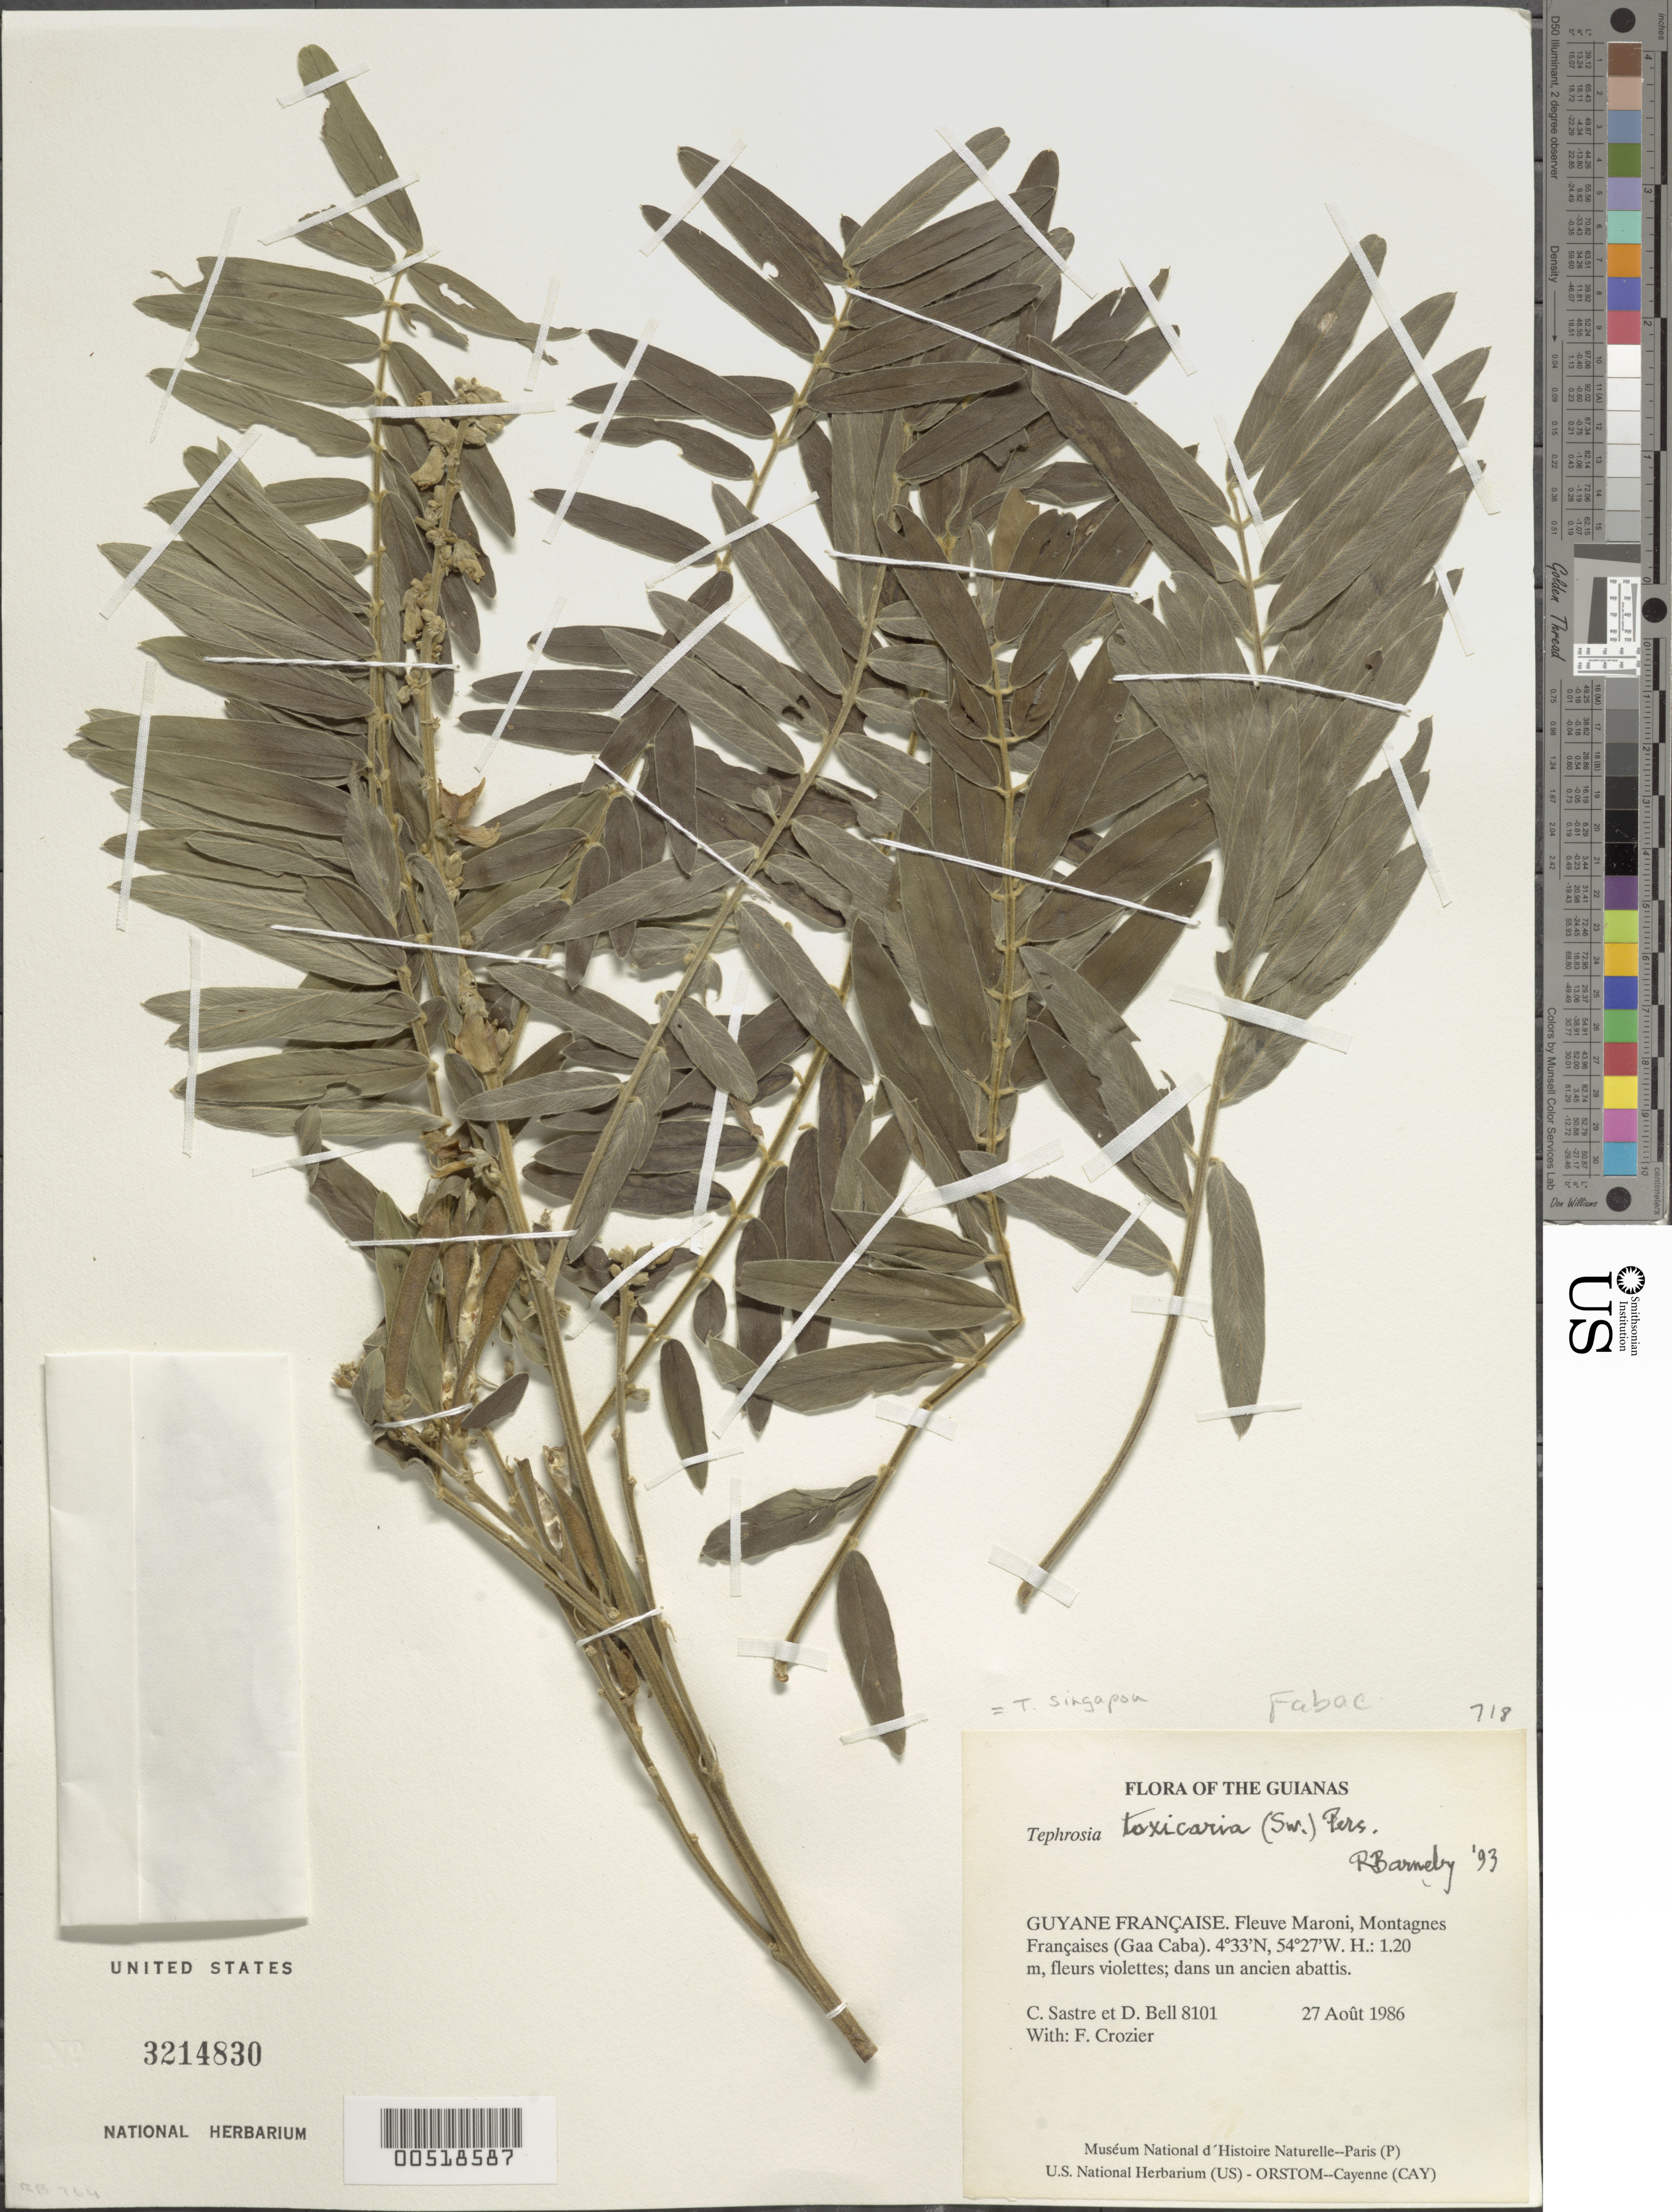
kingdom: Plantae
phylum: Tracheophyta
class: Magnoliopsida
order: Fabales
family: Fabaceae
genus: Tephrosia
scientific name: Tephrosia sinapou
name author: (Buc'hoz) A. Chev.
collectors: C. H. L. Sastre, D. A. Bell & F. Crozier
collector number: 8101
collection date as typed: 27 August 1986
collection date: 1986-08-27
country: French Guiana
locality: Fleuve Maroni, Montagnes Françaises (Gaa Caba)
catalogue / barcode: US 3214830